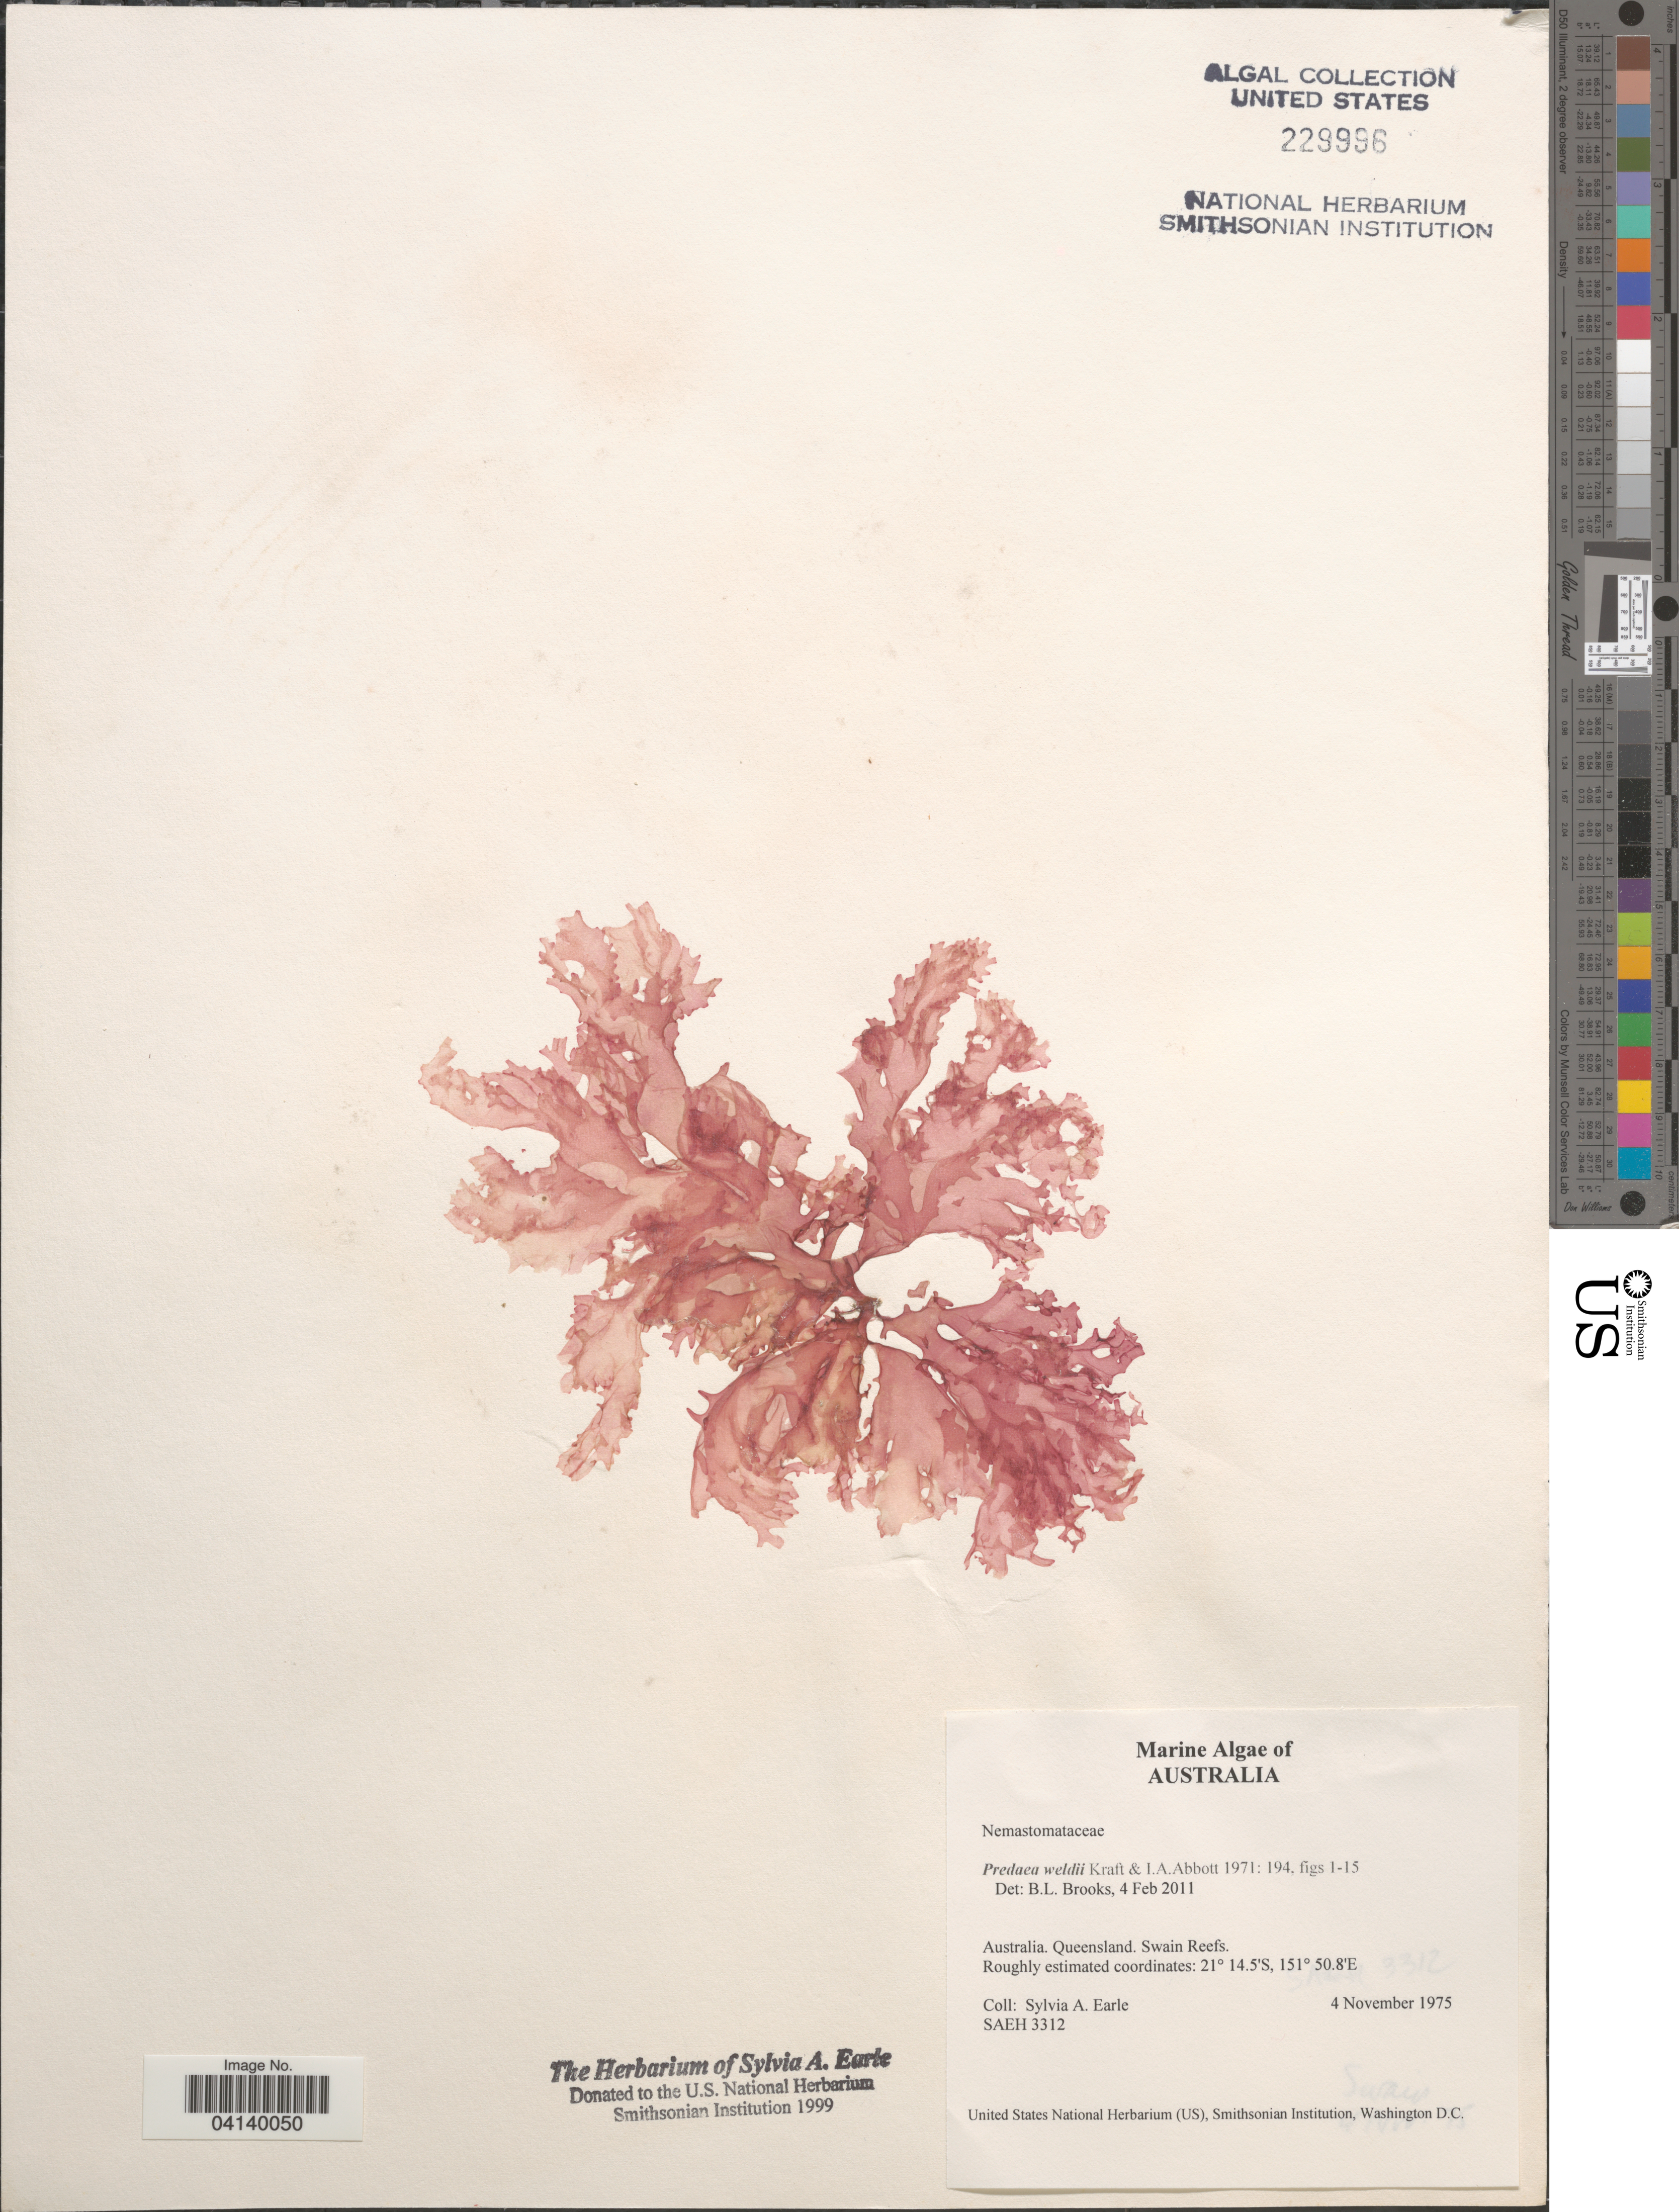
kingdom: Plantae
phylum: Rhodophyta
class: Florideophyceae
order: Nemastomatales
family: Nemastomataceae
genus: Predaea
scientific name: Predaea weldii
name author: G.T.Kraft & I.A. Abbott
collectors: S. A. Earle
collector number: SAEH3312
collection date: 1975-11-04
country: Australia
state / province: Queensland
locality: Swain Reefs.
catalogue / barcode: US 229996